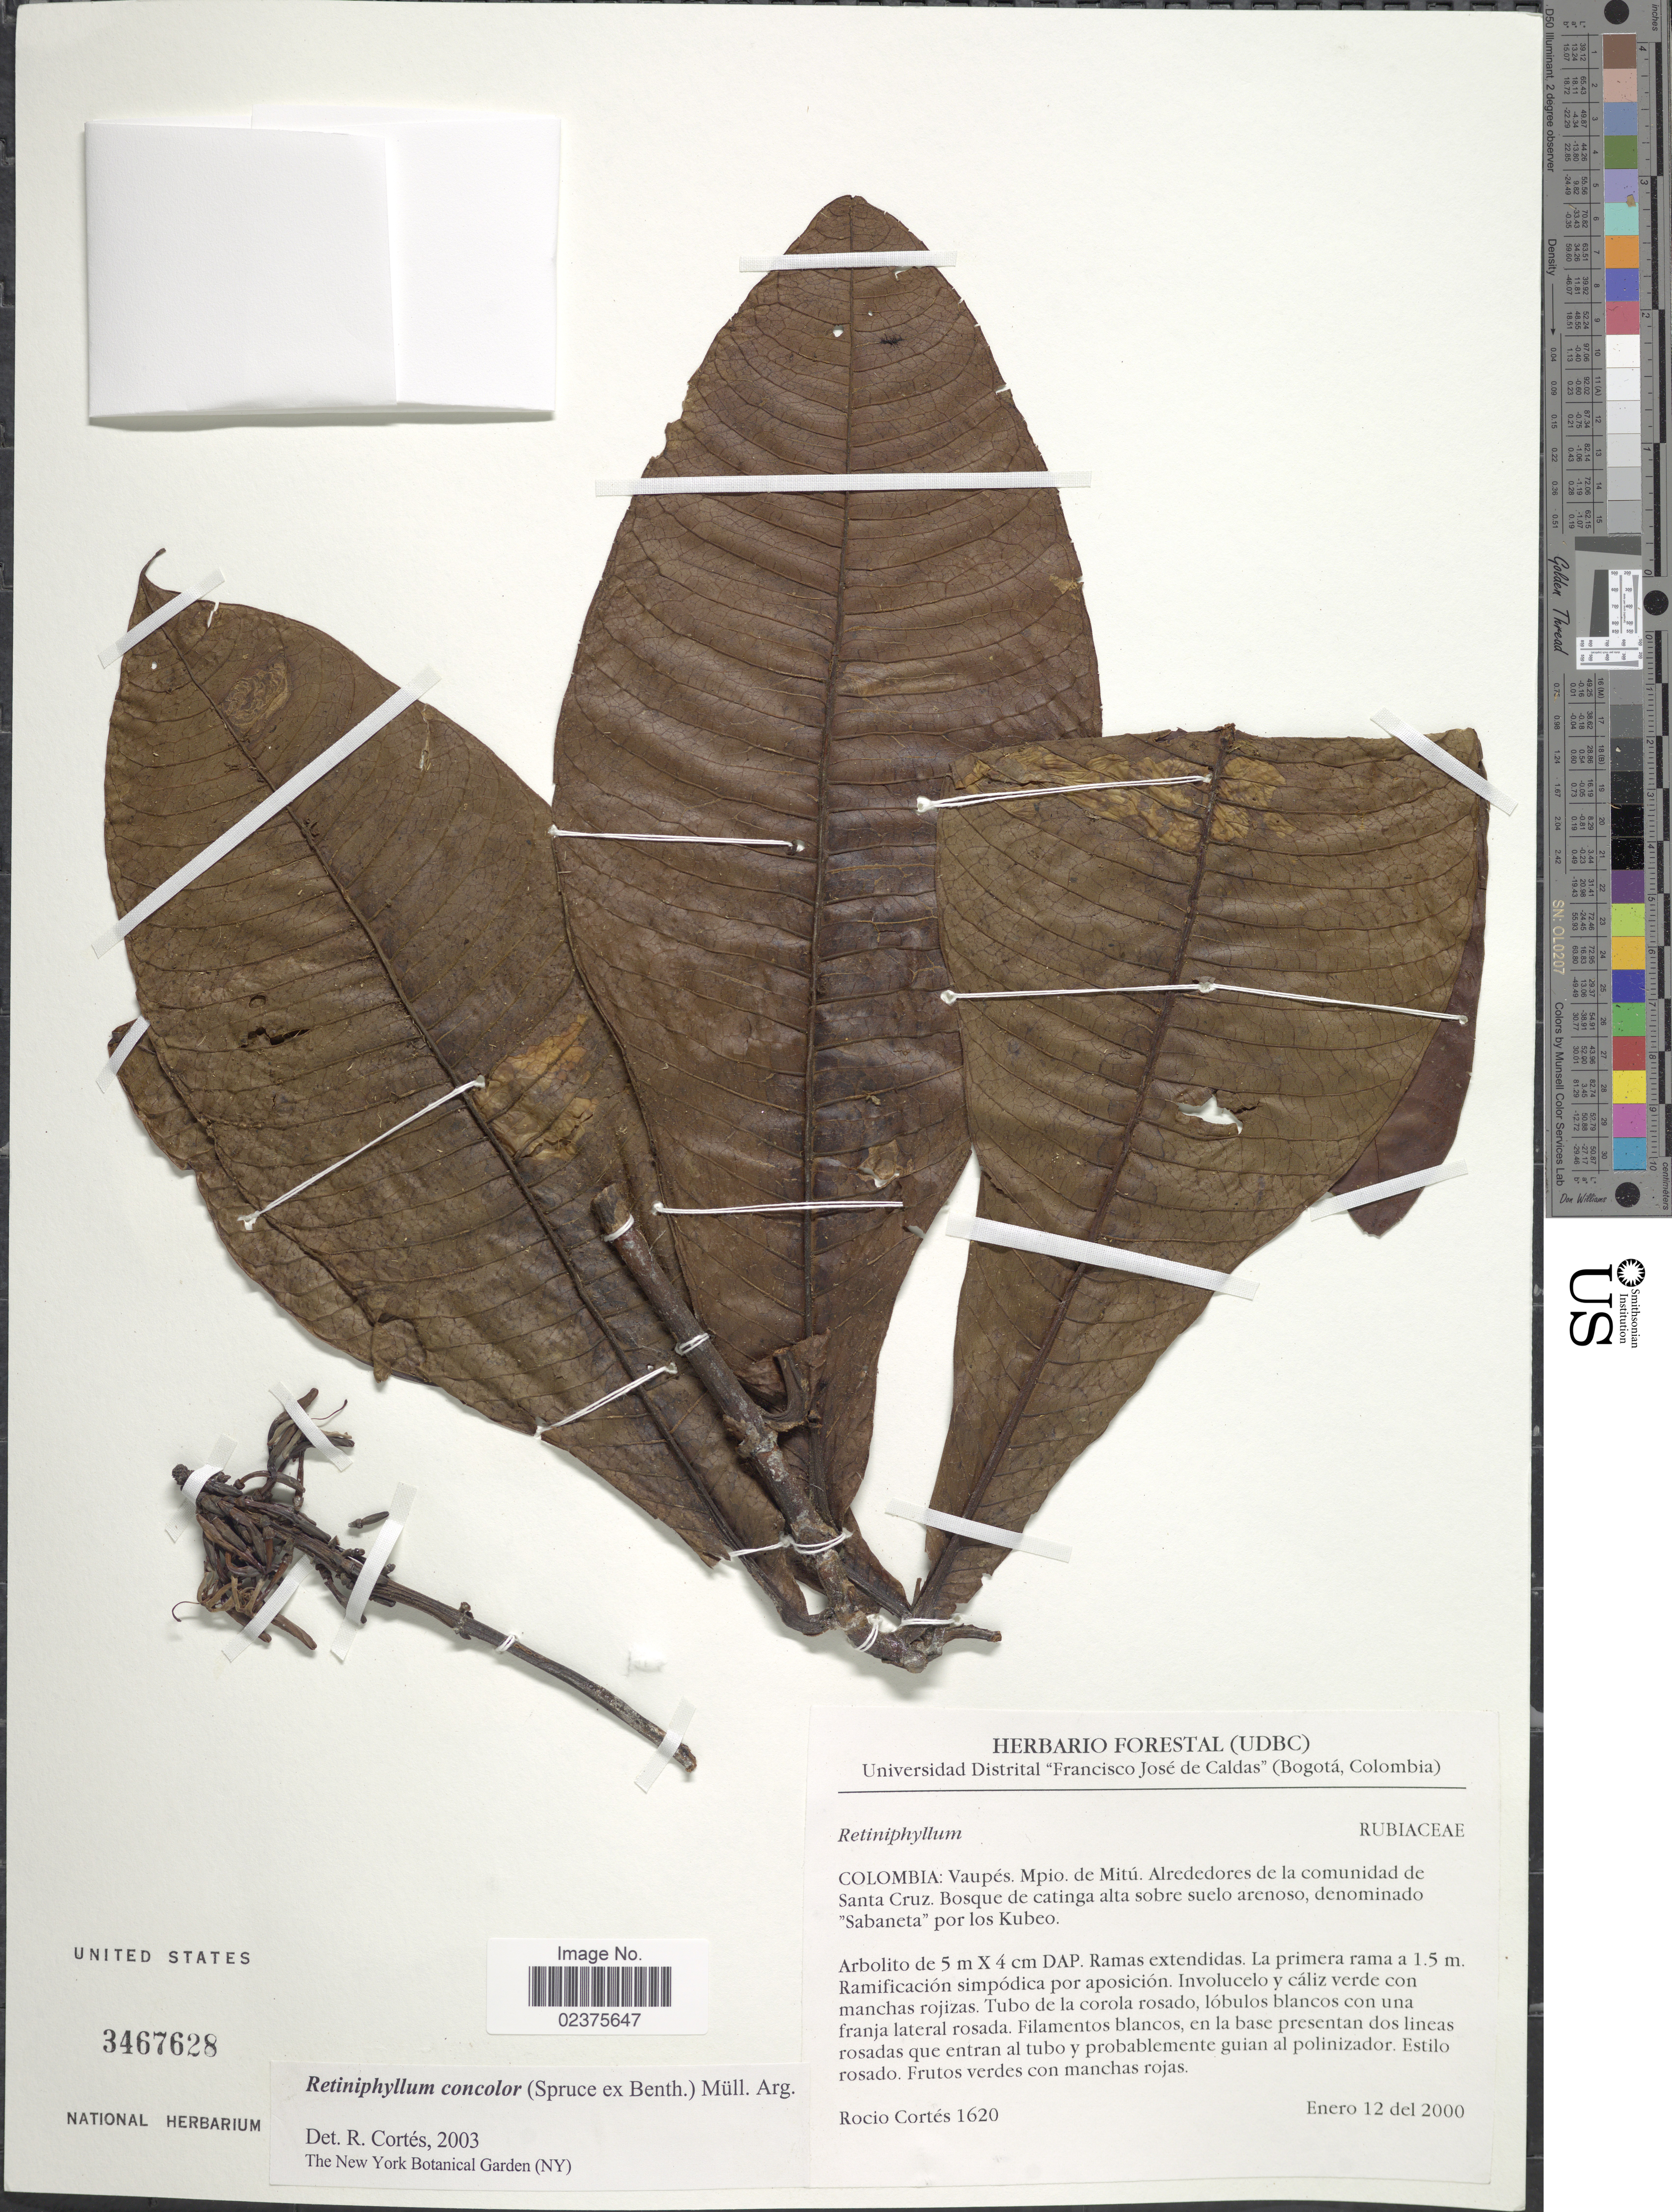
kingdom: Plantae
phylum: Tracheophyta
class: Magnoliopsida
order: Gentianales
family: Rubiaceae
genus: Retiniphyllum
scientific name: Retiniphyllum concolor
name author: (Spruce ex Benth.) Müll. Arg.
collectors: R. Cortés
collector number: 1620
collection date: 2000-01-12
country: Colombia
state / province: Vaupés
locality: Mpio de Mitú. Alrededores de la comunidad de Santa Cruz. Bosque de catinga alta sobre suelo arenoso, denominado 'Sabaneta' por los Kubeo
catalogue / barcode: US 3467628